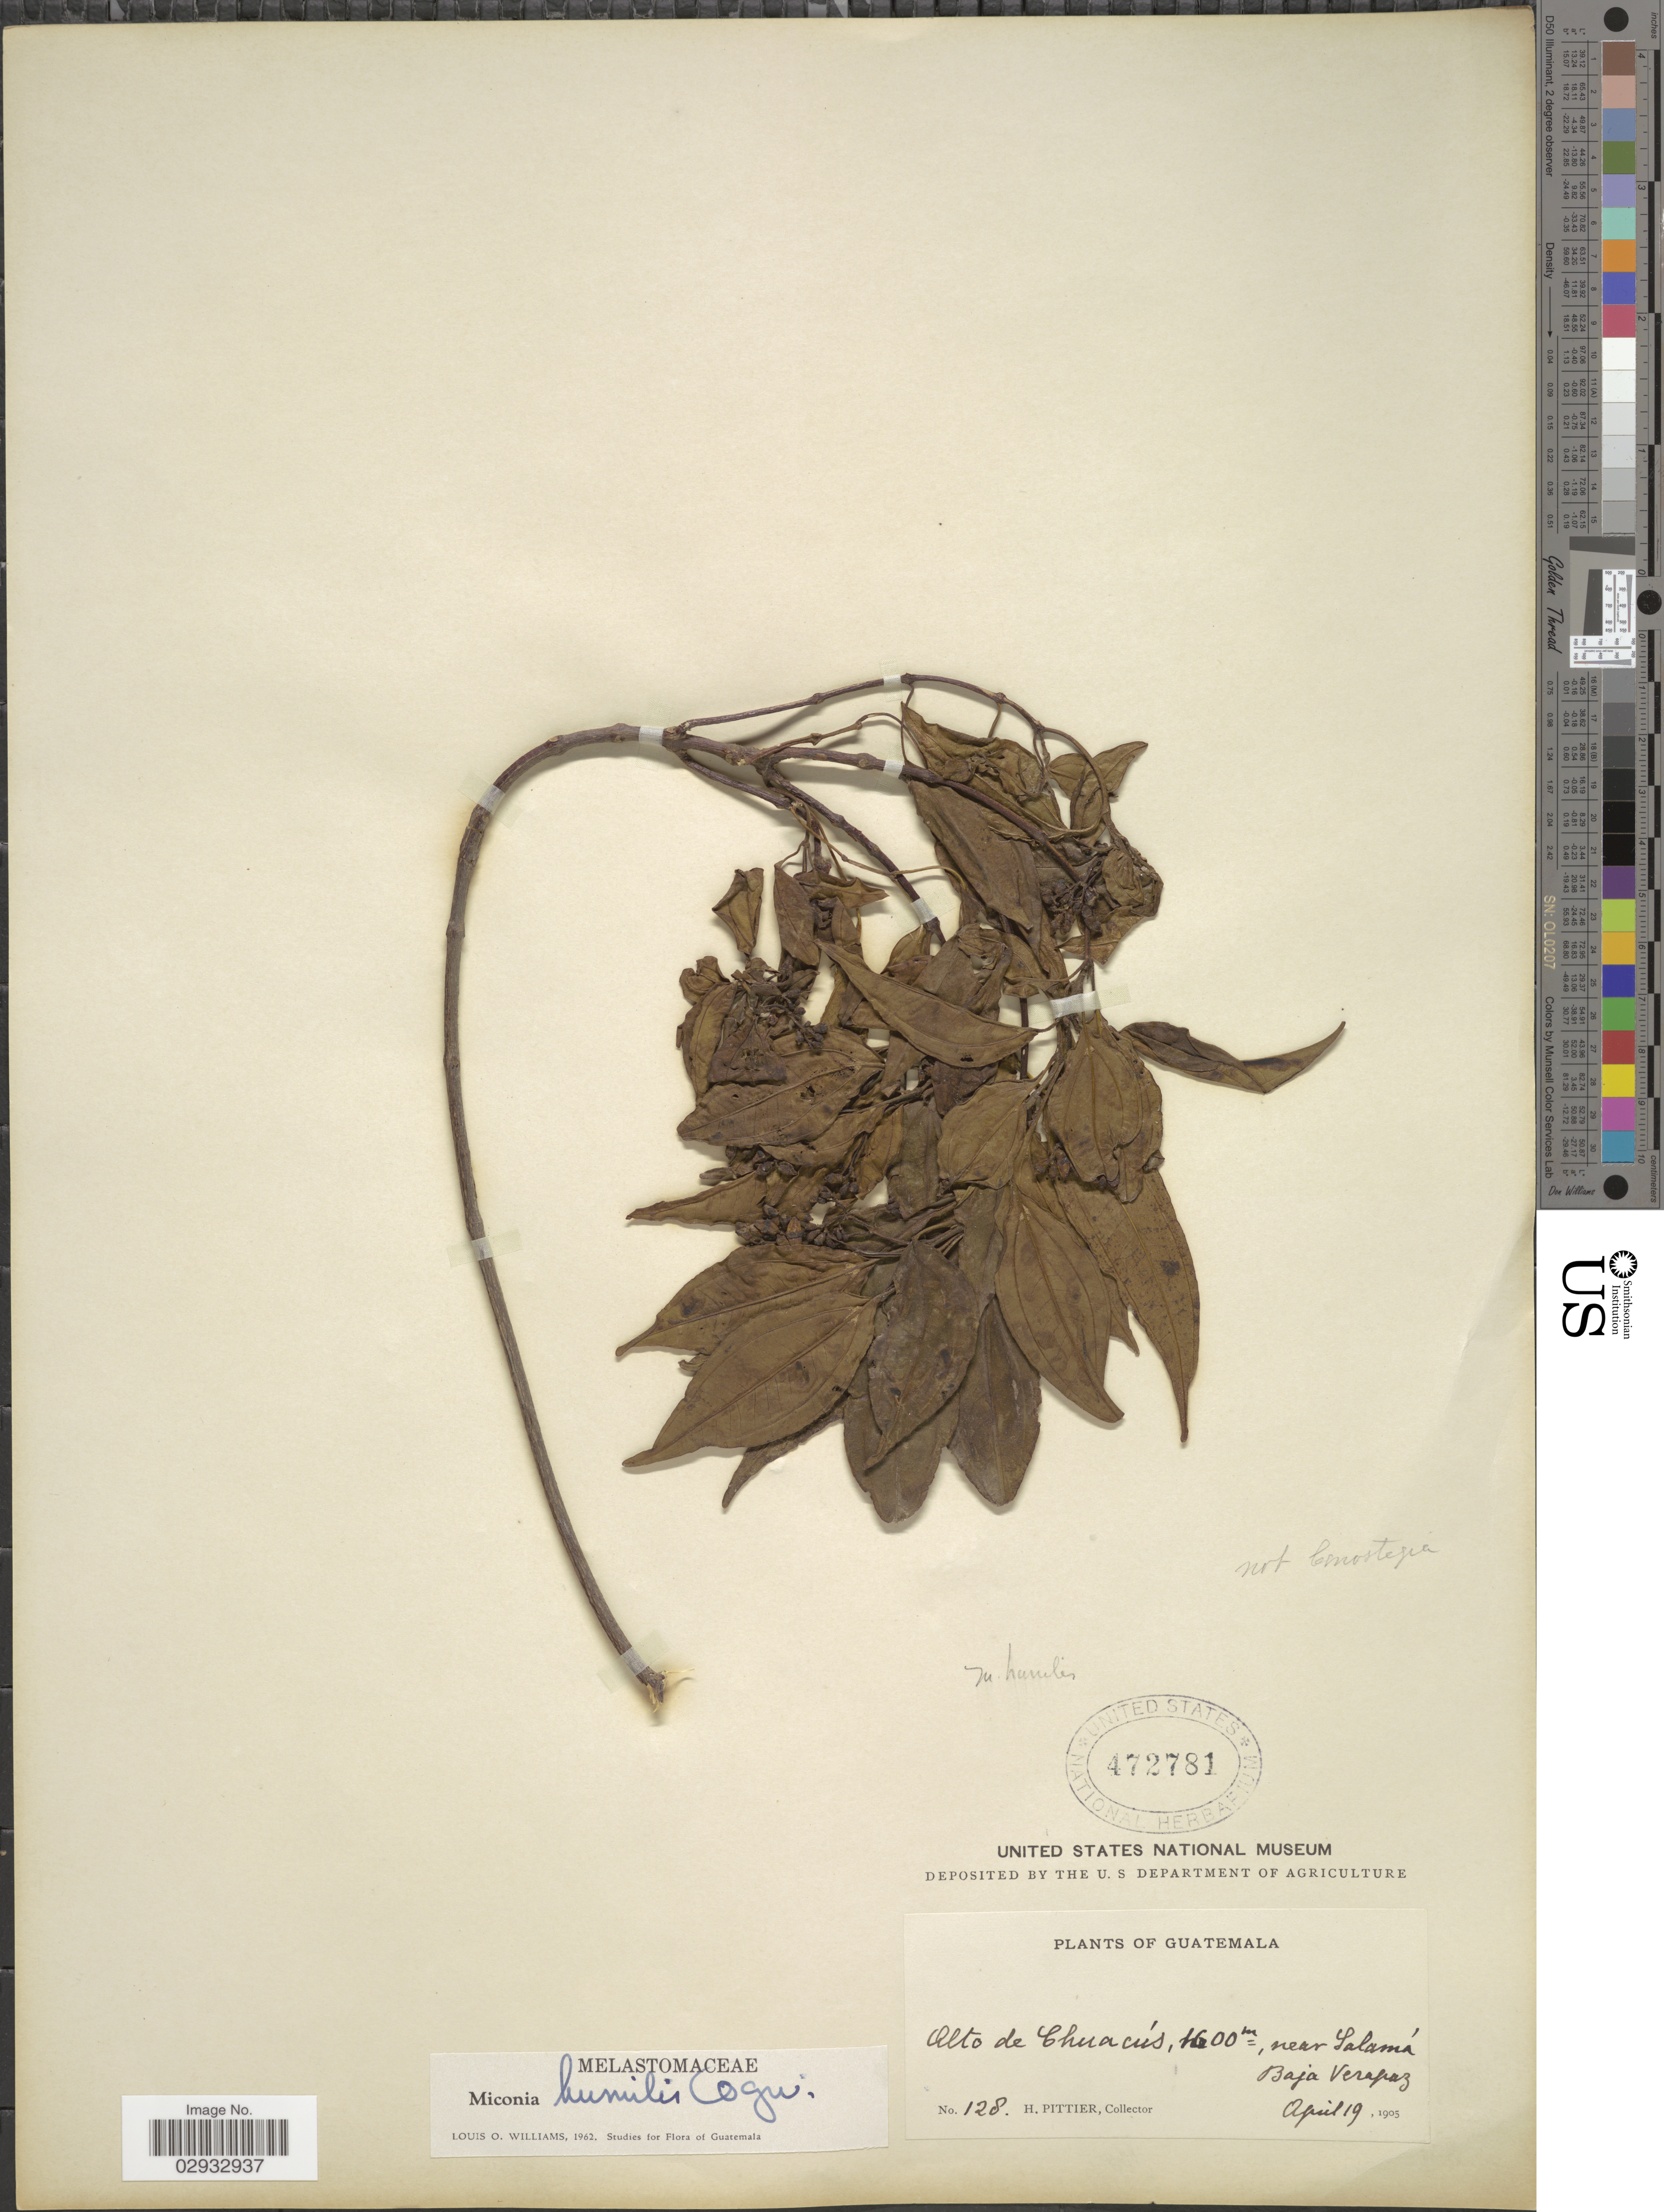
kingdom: Plantae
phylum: Tracheophyta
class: Magnoliopsida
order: Myrtales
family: Melastomataceae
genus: Miconia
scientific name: Miconia humilis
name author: Cogn.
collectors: H. F. Pittier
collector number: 128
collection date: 1905-04-19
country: Guatemala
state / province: Baja Verapaz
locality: Near Salamá, Baja Verapaz.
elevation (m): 1600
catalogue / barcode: US 472781